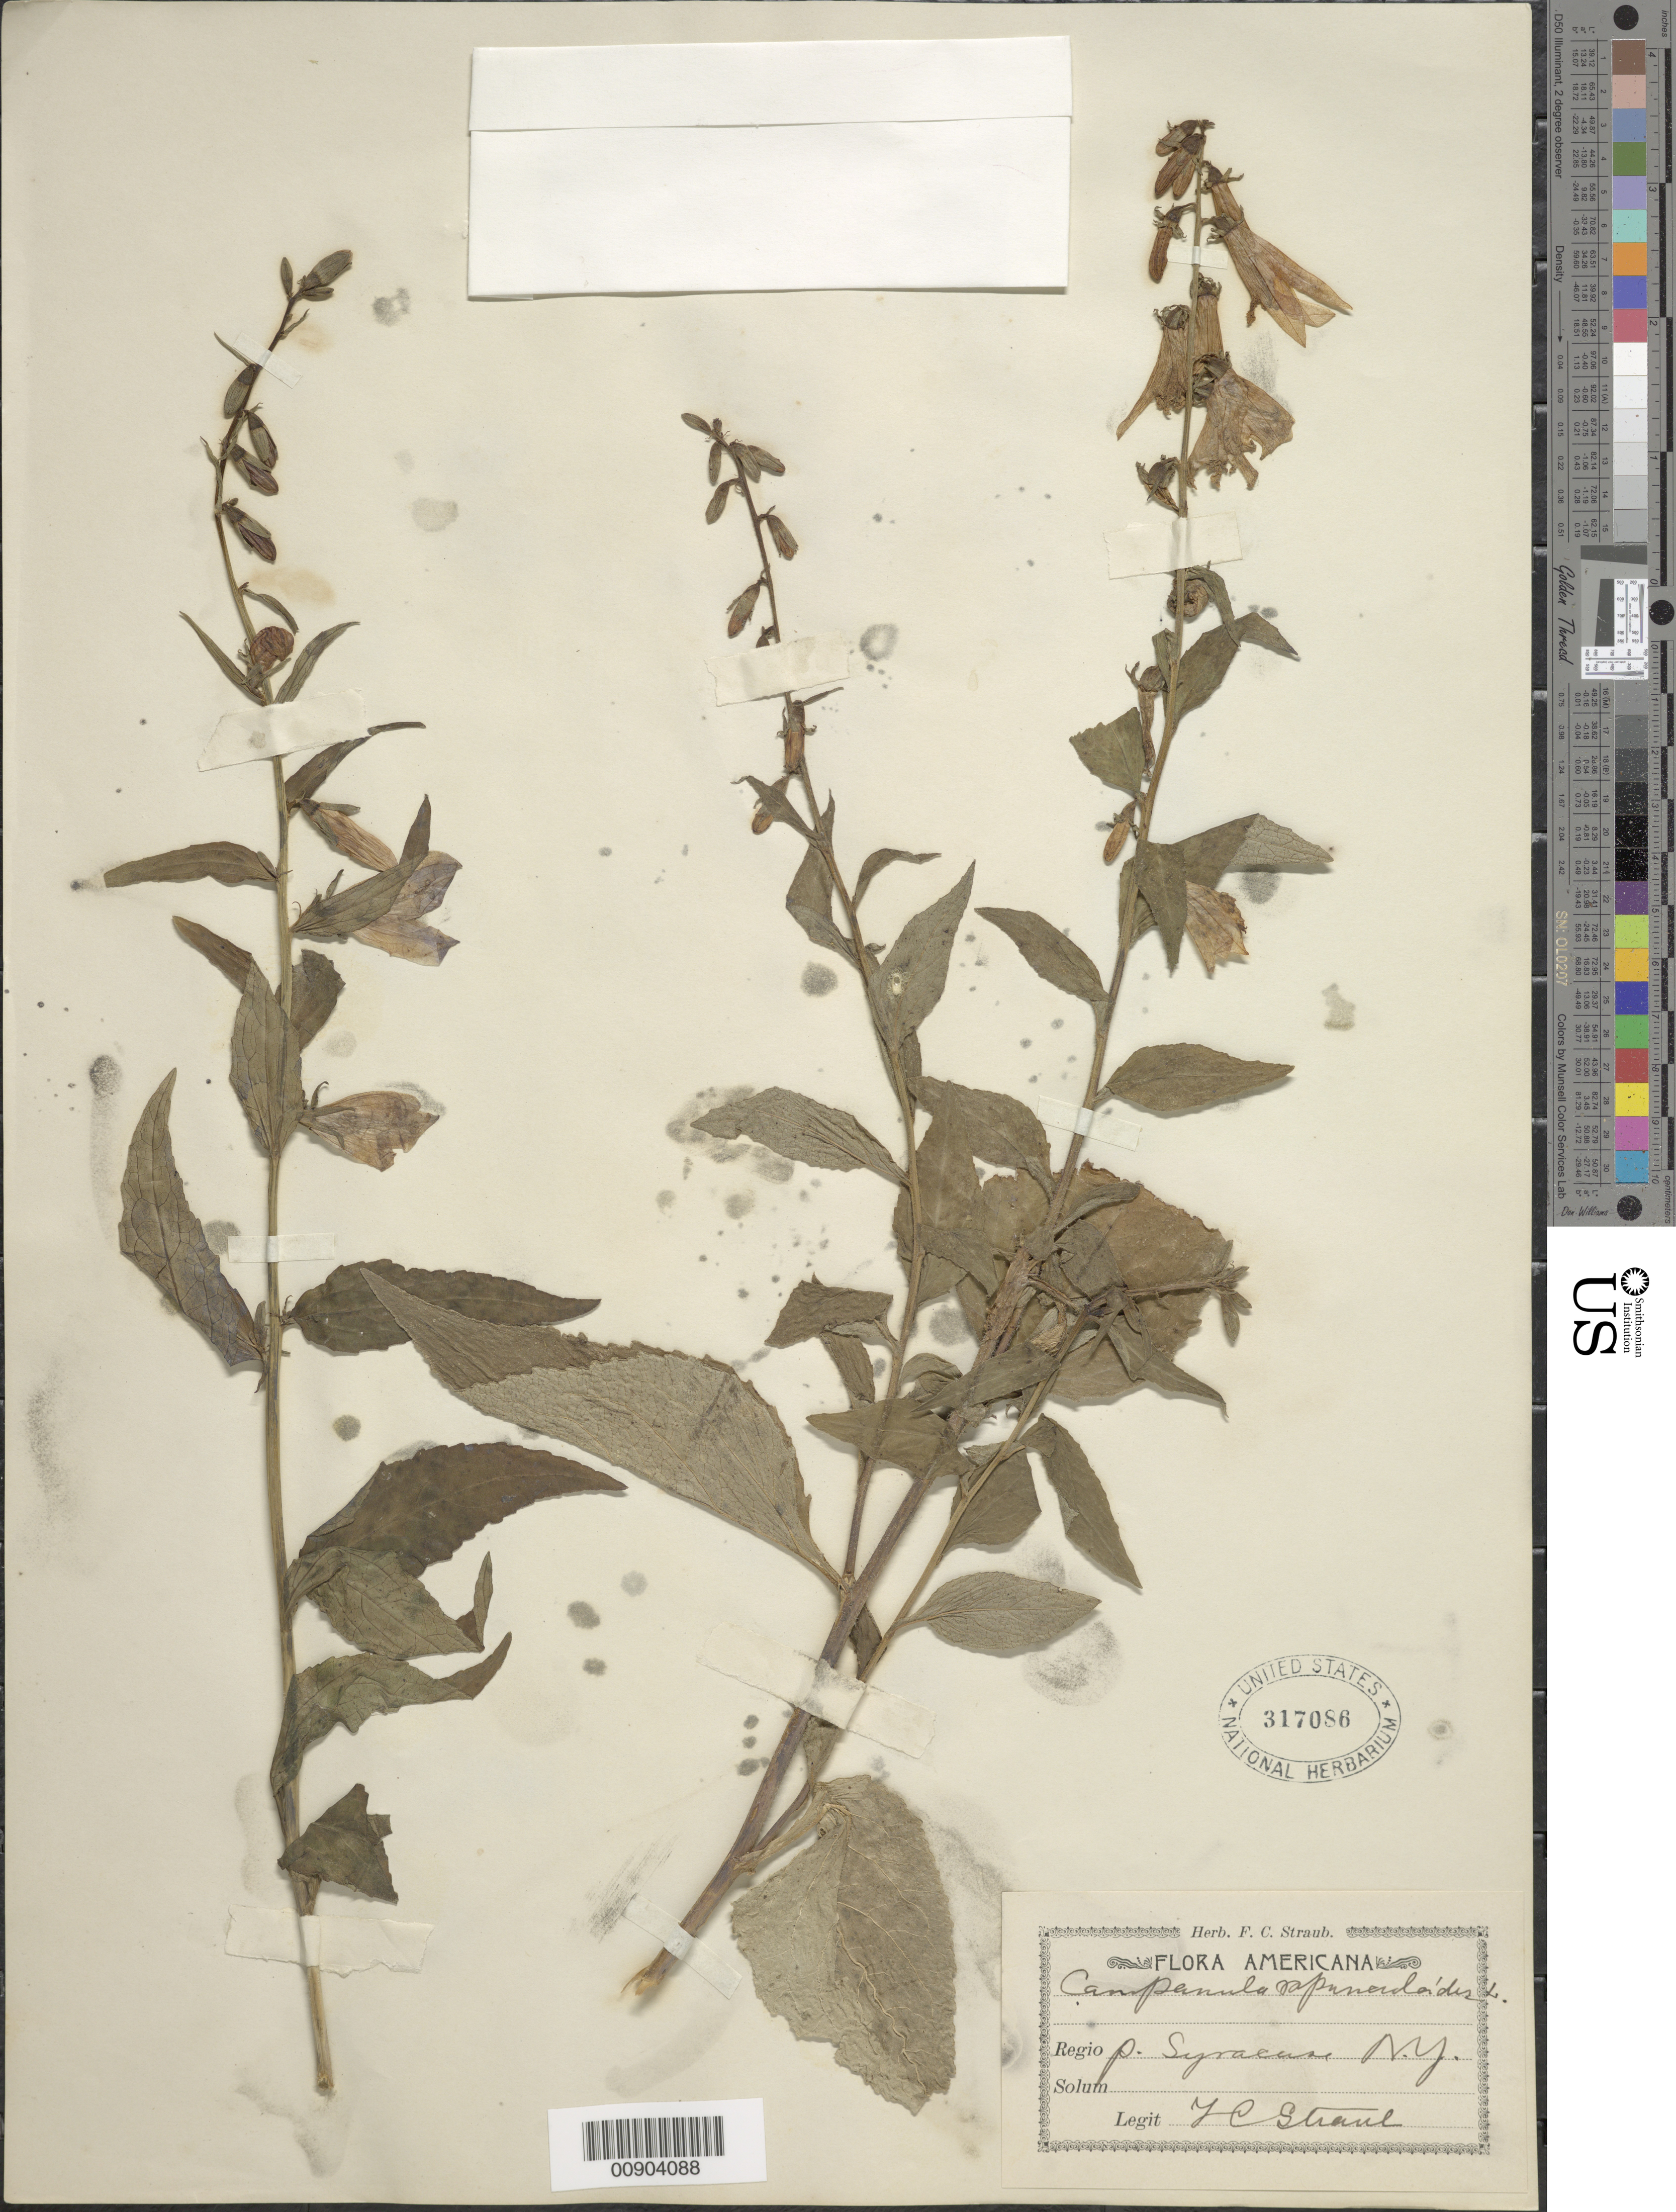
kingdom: Plantae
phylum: Tracheophyta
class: Magnoliopsida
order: Asterales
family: Campanulaceae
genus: Campanula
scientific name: Campanula rapunculoides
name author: L.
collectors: F. Straub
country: United States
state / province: New York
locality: Syracuse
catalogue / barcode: US 317086